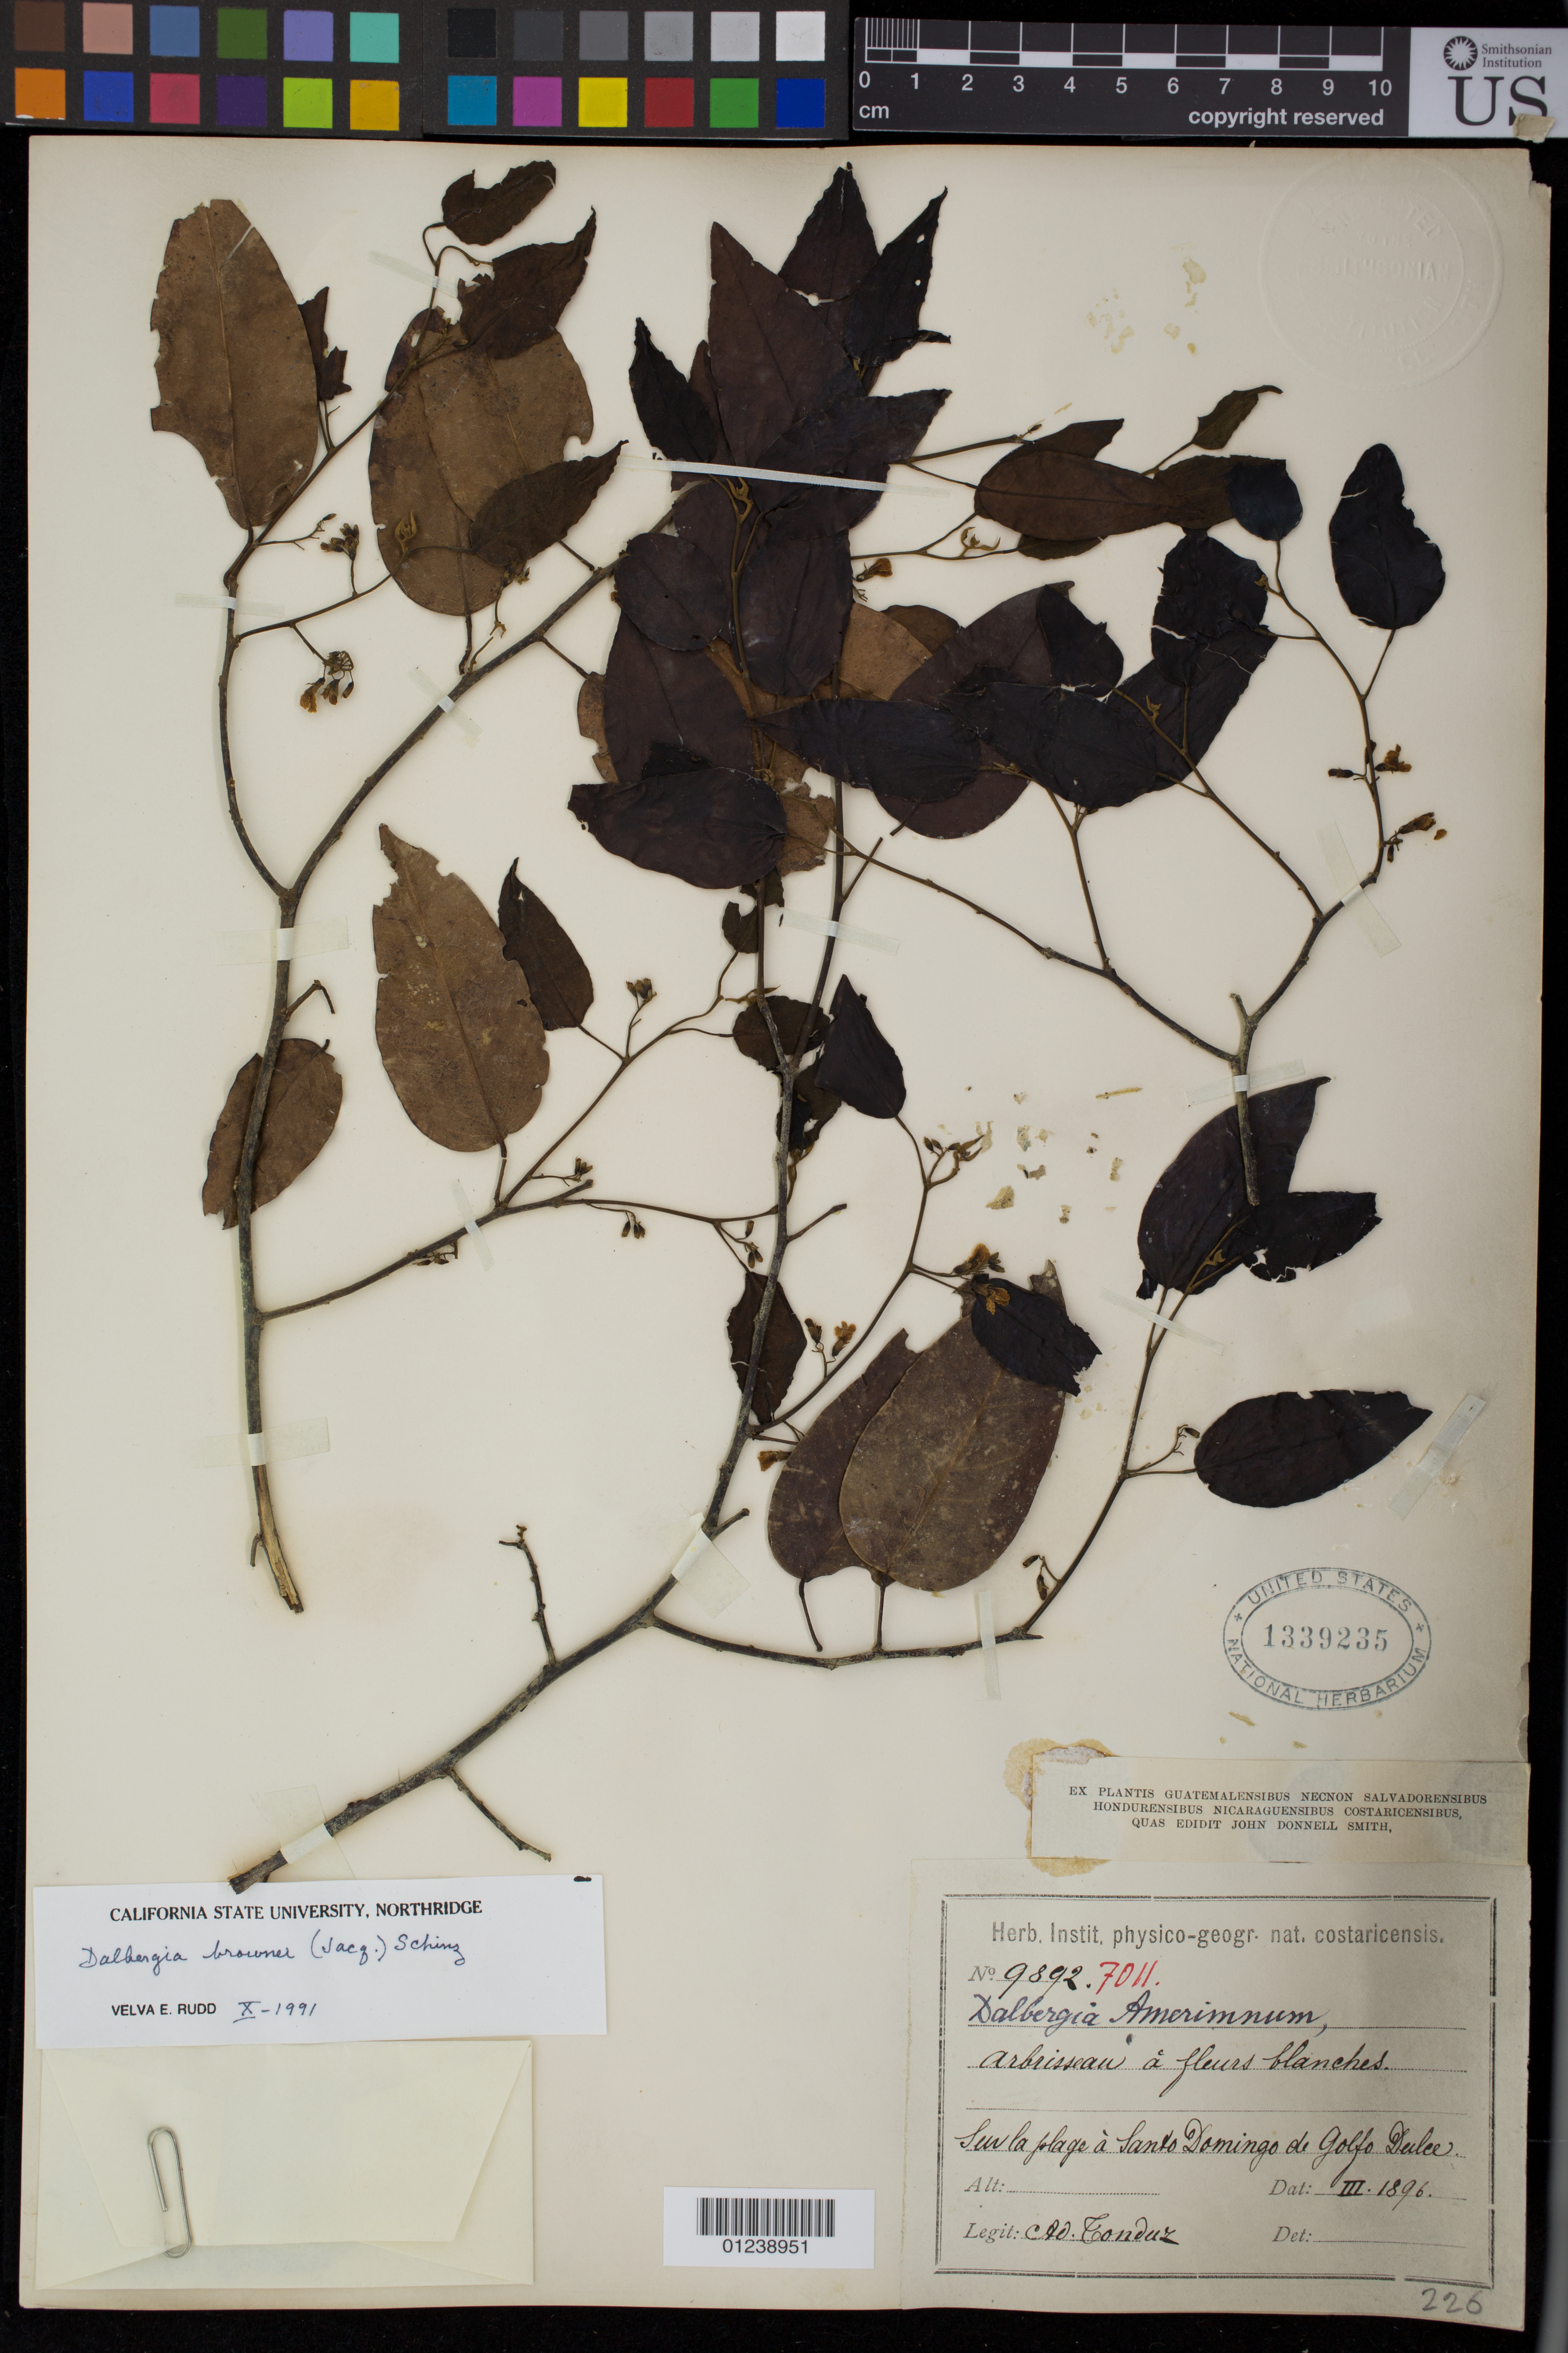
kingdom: Plantae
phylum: Tracheophyta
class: Magnoliopsida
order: Fabales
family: Fabaceae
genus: Dalbergia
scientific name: Dalbergia brownei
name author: (Jacq.) Schinz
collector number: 9892.7011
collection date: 1896-03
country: Costa Rica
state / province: Puntarenas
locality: Sur la plage a Santo Domingo de Golfo Dulce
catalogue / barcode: US 1339235